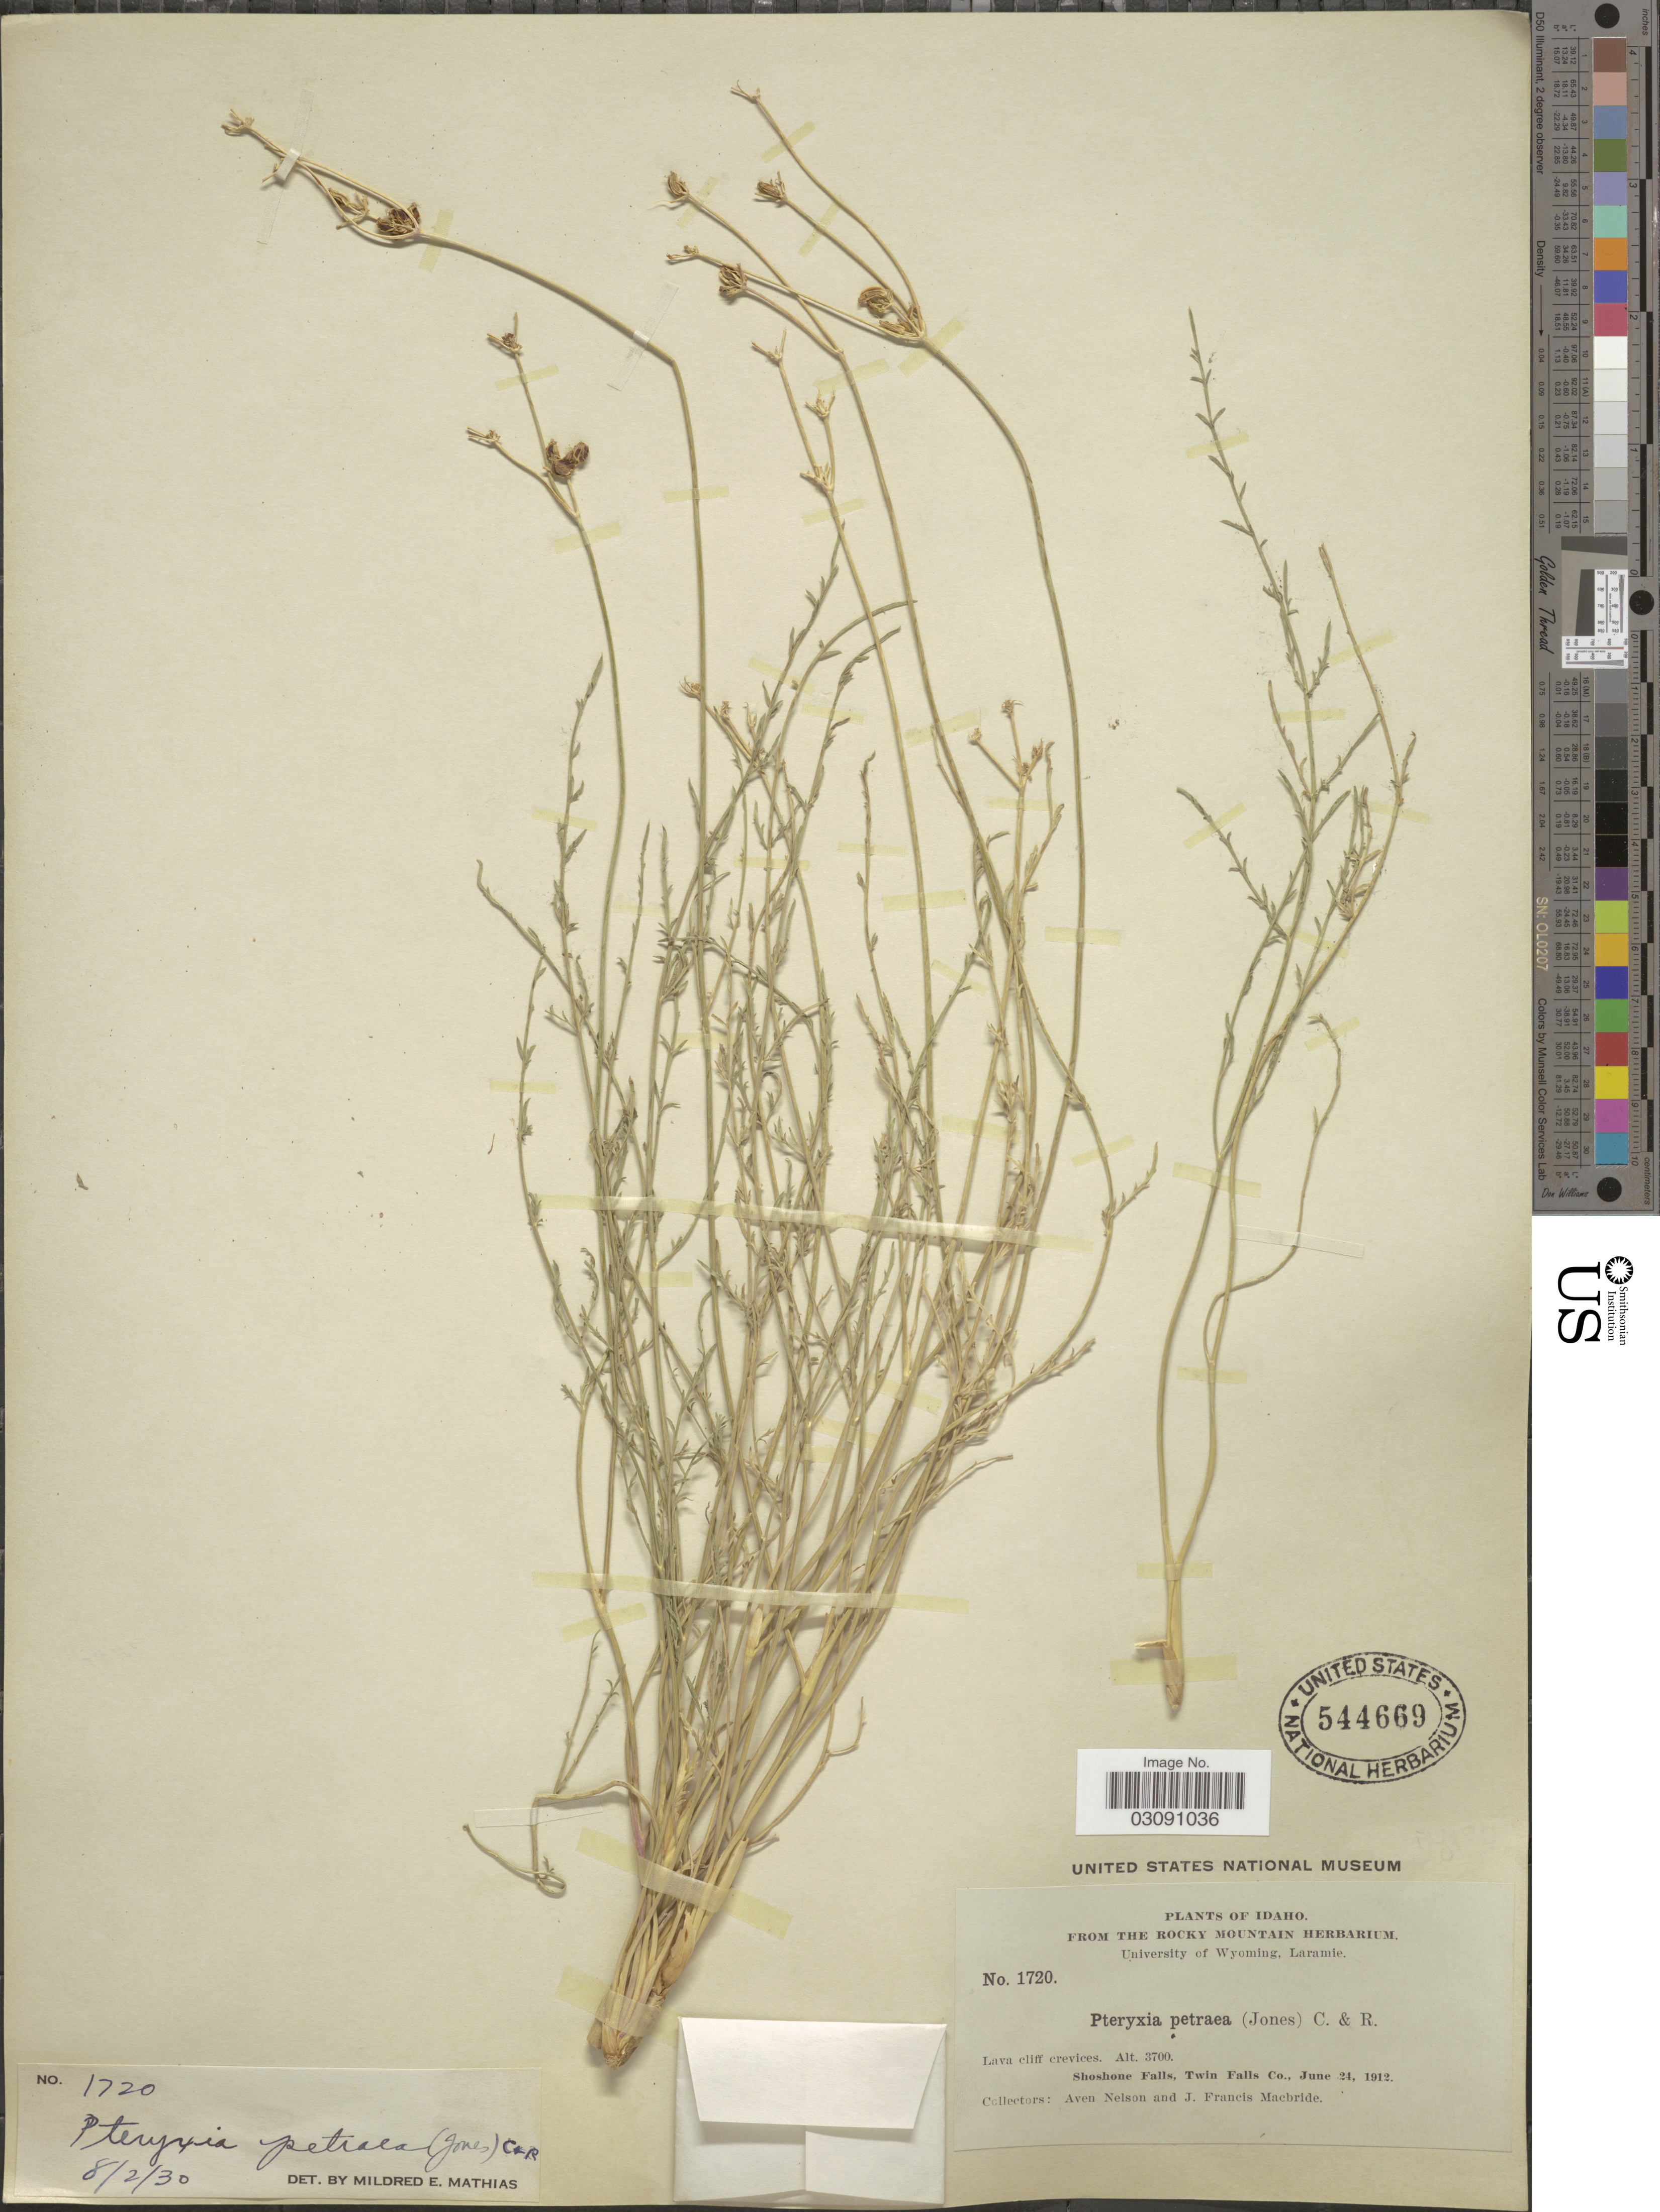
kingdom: Plantae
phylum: Tracheophyta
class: Magnoliopsida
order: Apiales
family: Apiaceae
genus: Pteryxia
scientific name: Pteryxia petraea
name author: (M.E. Jones) J.M. Coult. & Rose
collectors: A. Nelson & J. F. Macbride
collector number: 1720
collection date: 1912-06-24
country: United States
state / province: Idaho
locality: Shoshone Falls, Twin Falls Co.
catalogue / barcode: US 544669